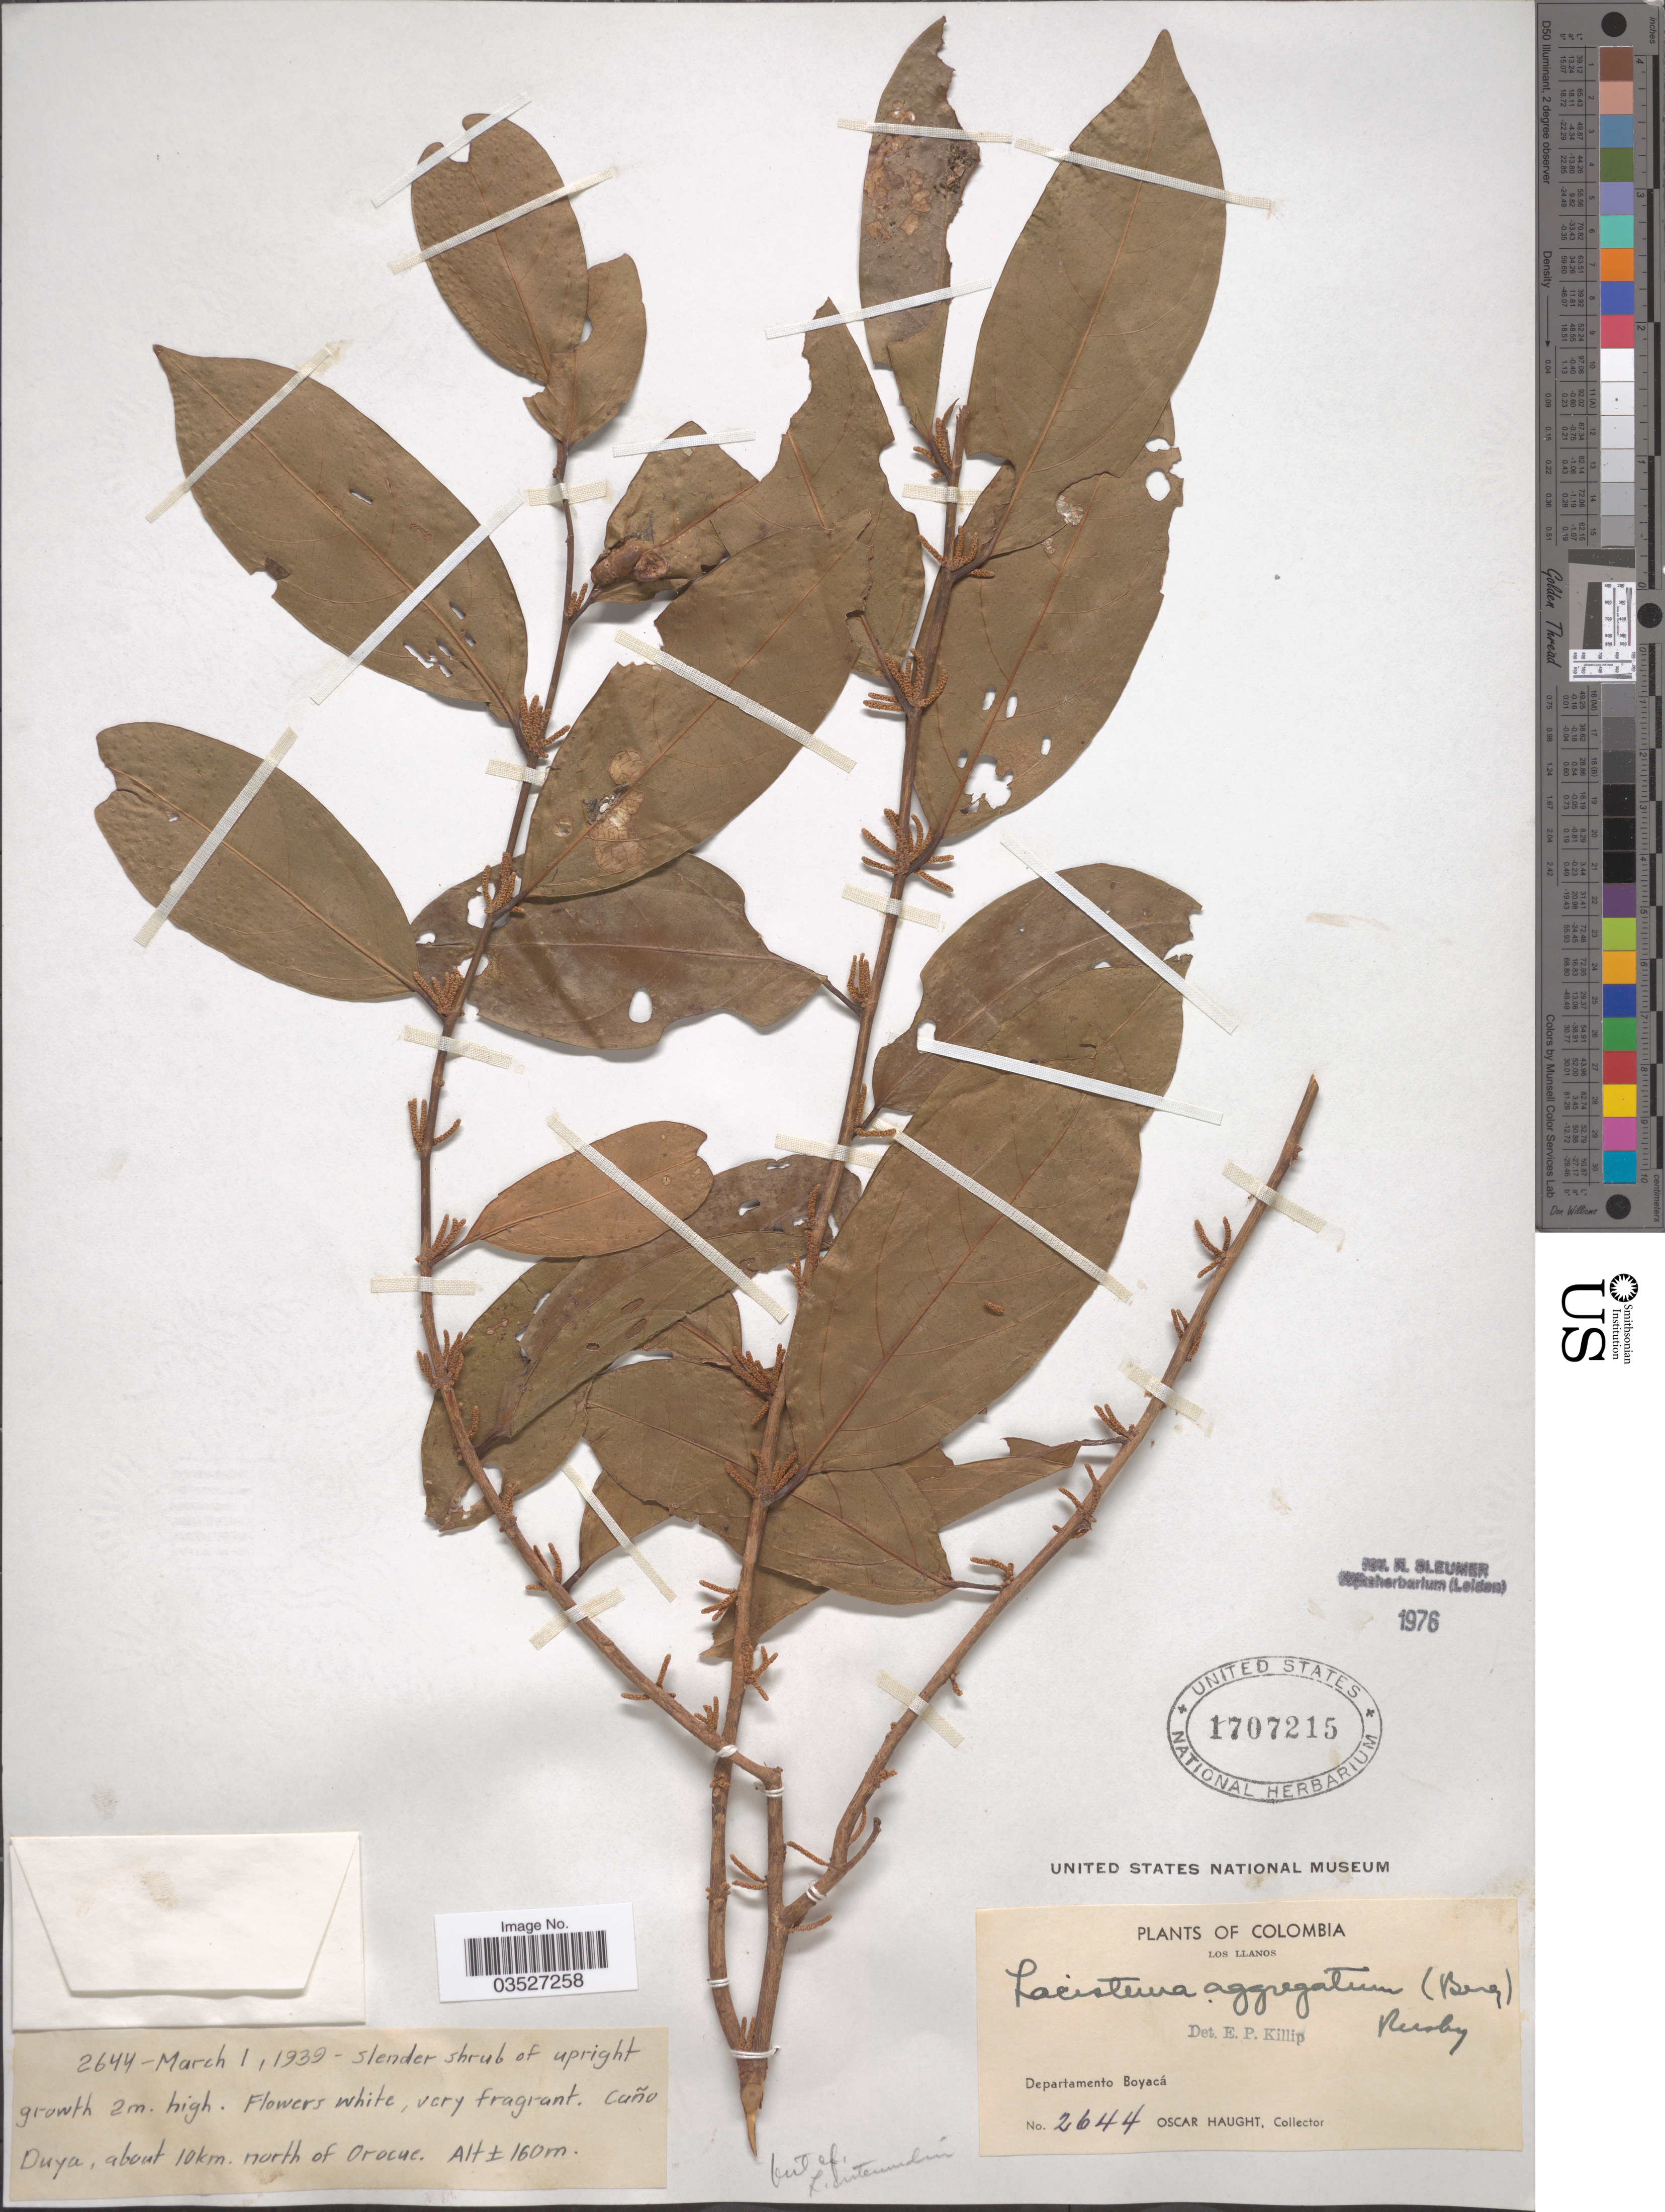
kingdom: Plantae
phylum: Tracheophyta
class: Magnoliopsida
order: Malpighiales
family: Lacistemataceae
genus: Lacistema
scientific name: Lacistema aggregatum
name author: (P.J. Bergius) Rusby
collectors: O. Haught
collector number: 2644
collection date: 1939-03-01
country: Colombia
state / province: Boyacá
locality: Los Llanos. Departamento Boyacá. Caño Duya, about 10 km. north of Orocue.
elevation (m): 160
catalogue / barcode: US 1707215